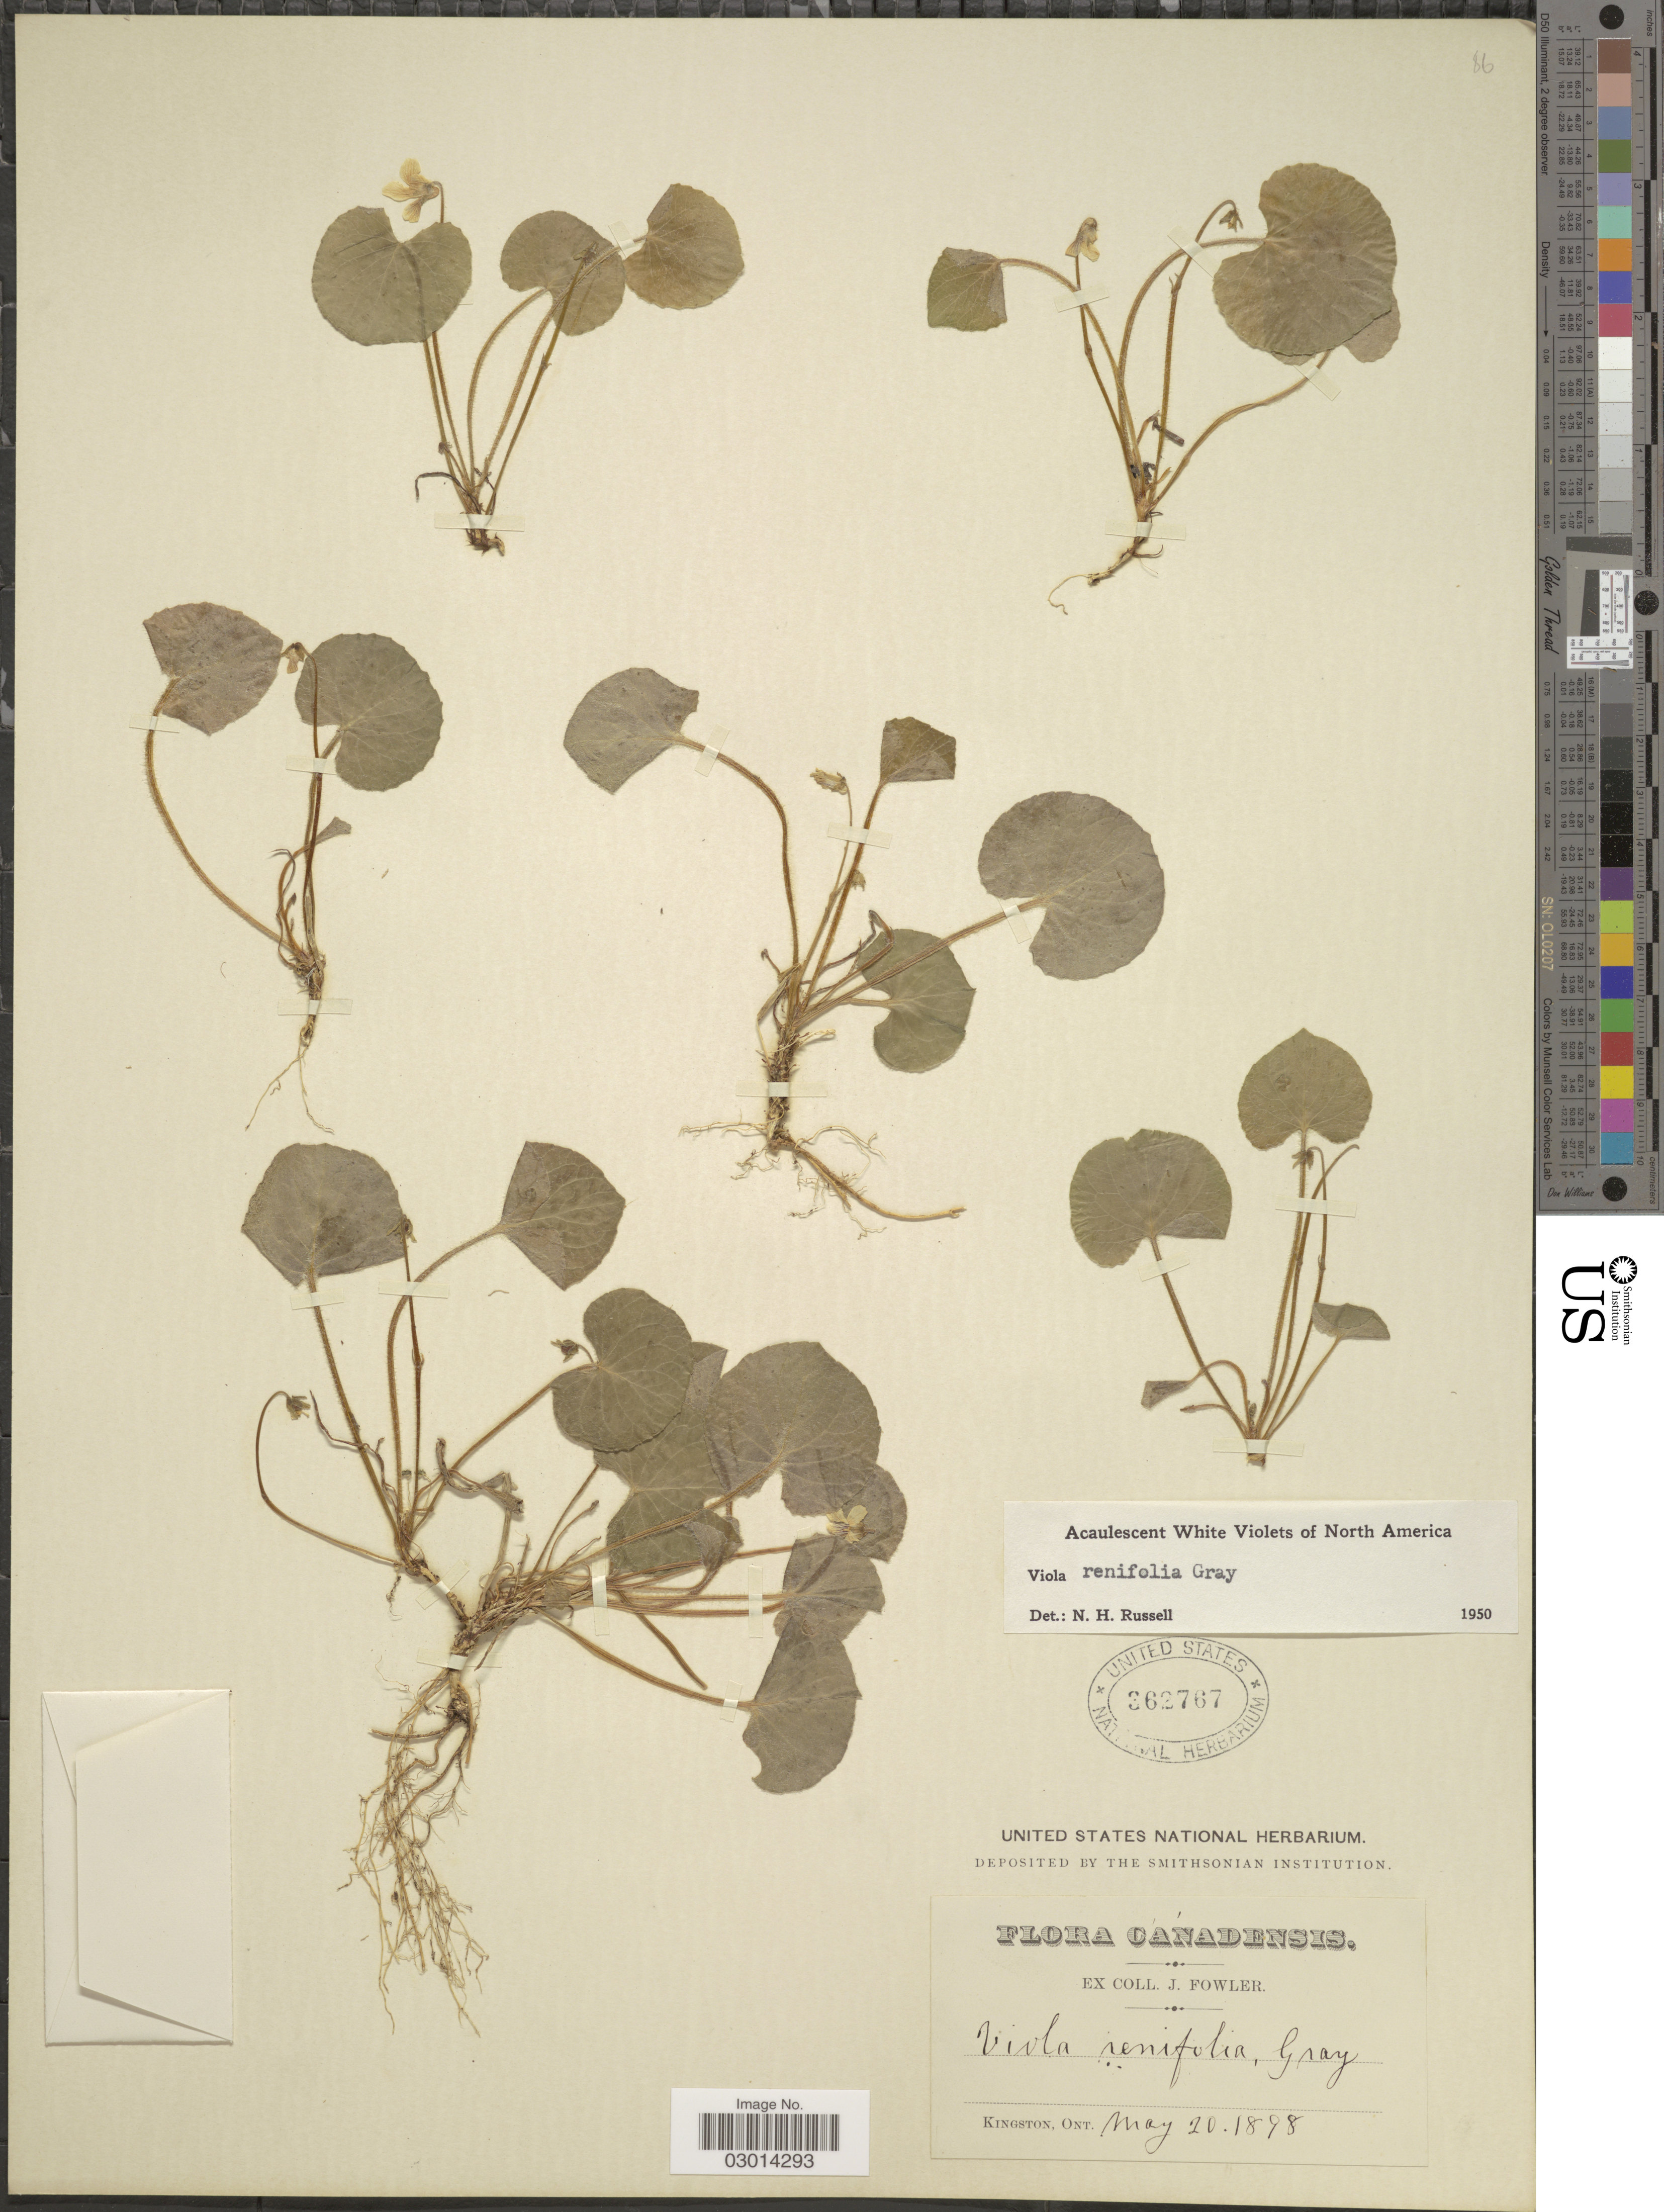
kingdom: Plantae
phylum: Tracheophyta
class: Magnoliopsida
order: Malpighiales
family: Violaceae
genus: Viola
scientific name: Viola renifolia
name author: A. Gray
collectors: J. Fowler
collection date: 1898-05-20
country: Canada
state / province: Ontario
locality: Kingston, Ont.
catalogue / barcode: US 362767